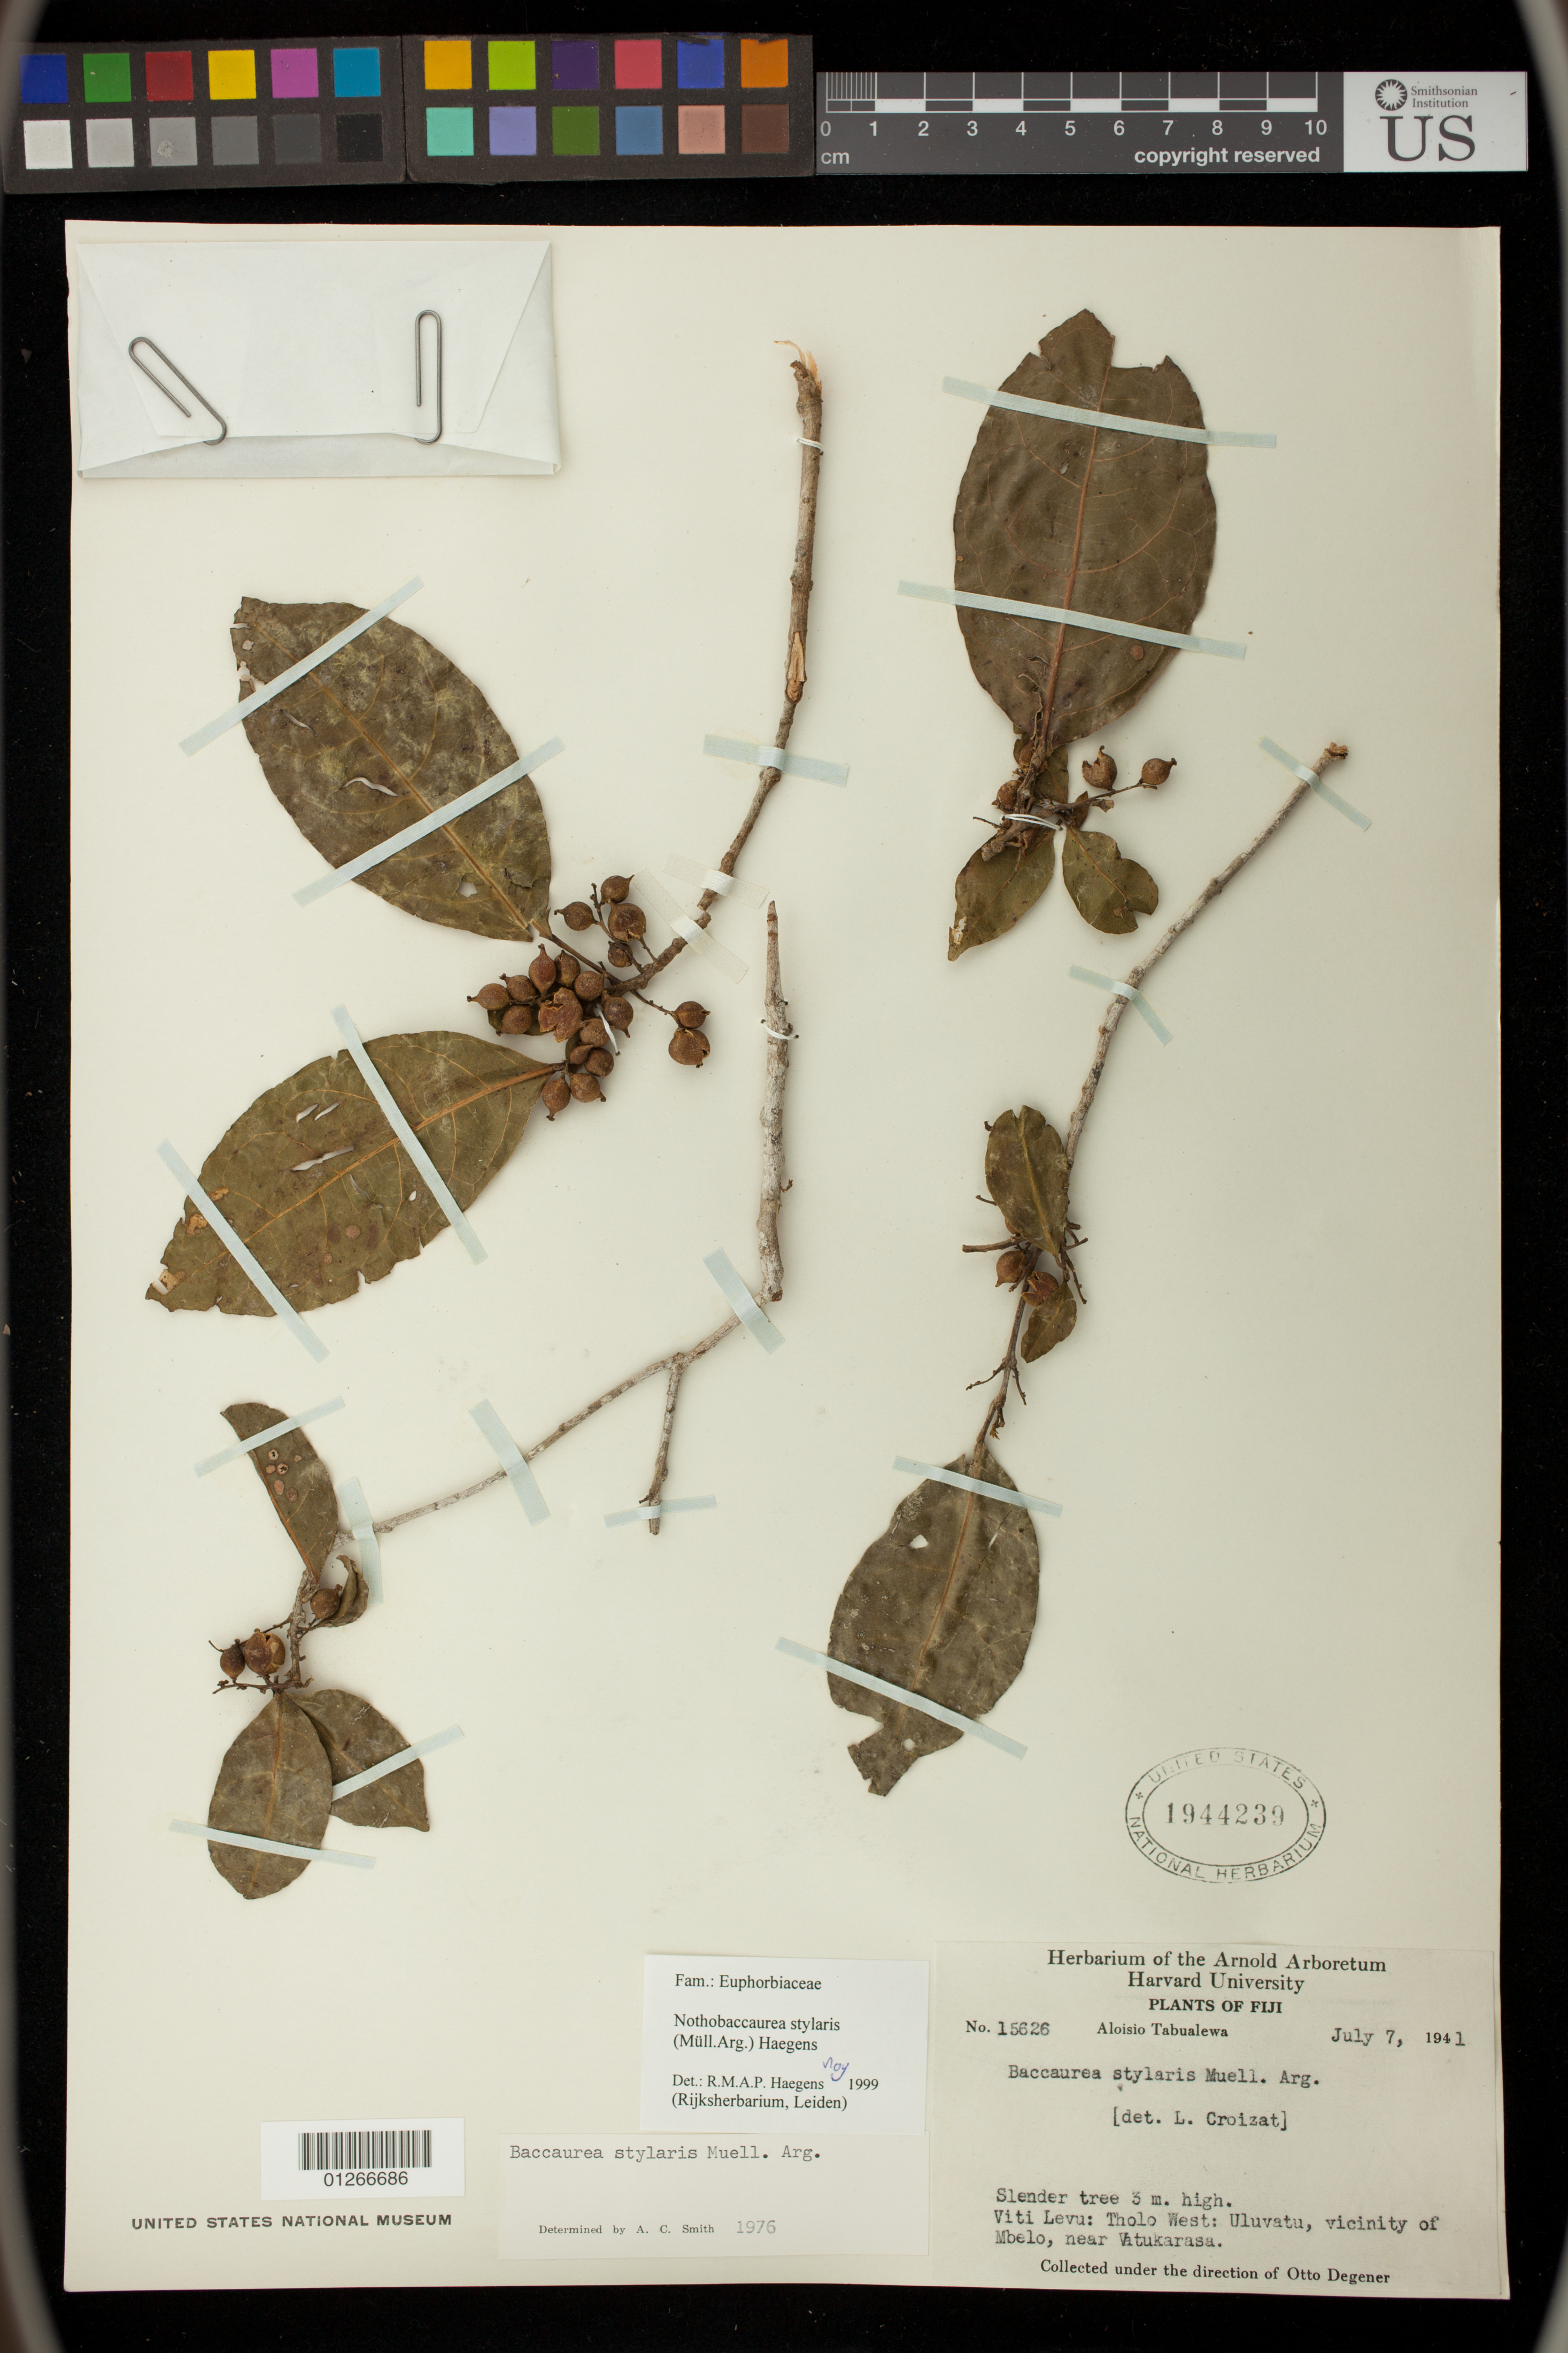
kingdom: Plantae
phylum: Tracheophyta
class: Magnoliopsida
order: Malpighiales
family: Phyllanthaceae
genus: Nothobaccaurea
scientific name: Nothobaccaurea stylaris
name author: (Müll. Arg.) Haegens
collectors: A. Tabualewa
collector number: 15626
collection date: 1941-07-07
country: Fiji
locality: Viti Levu: Tholo West: Uluvatu, vicinity of Mbelo, near Vatukarasa.